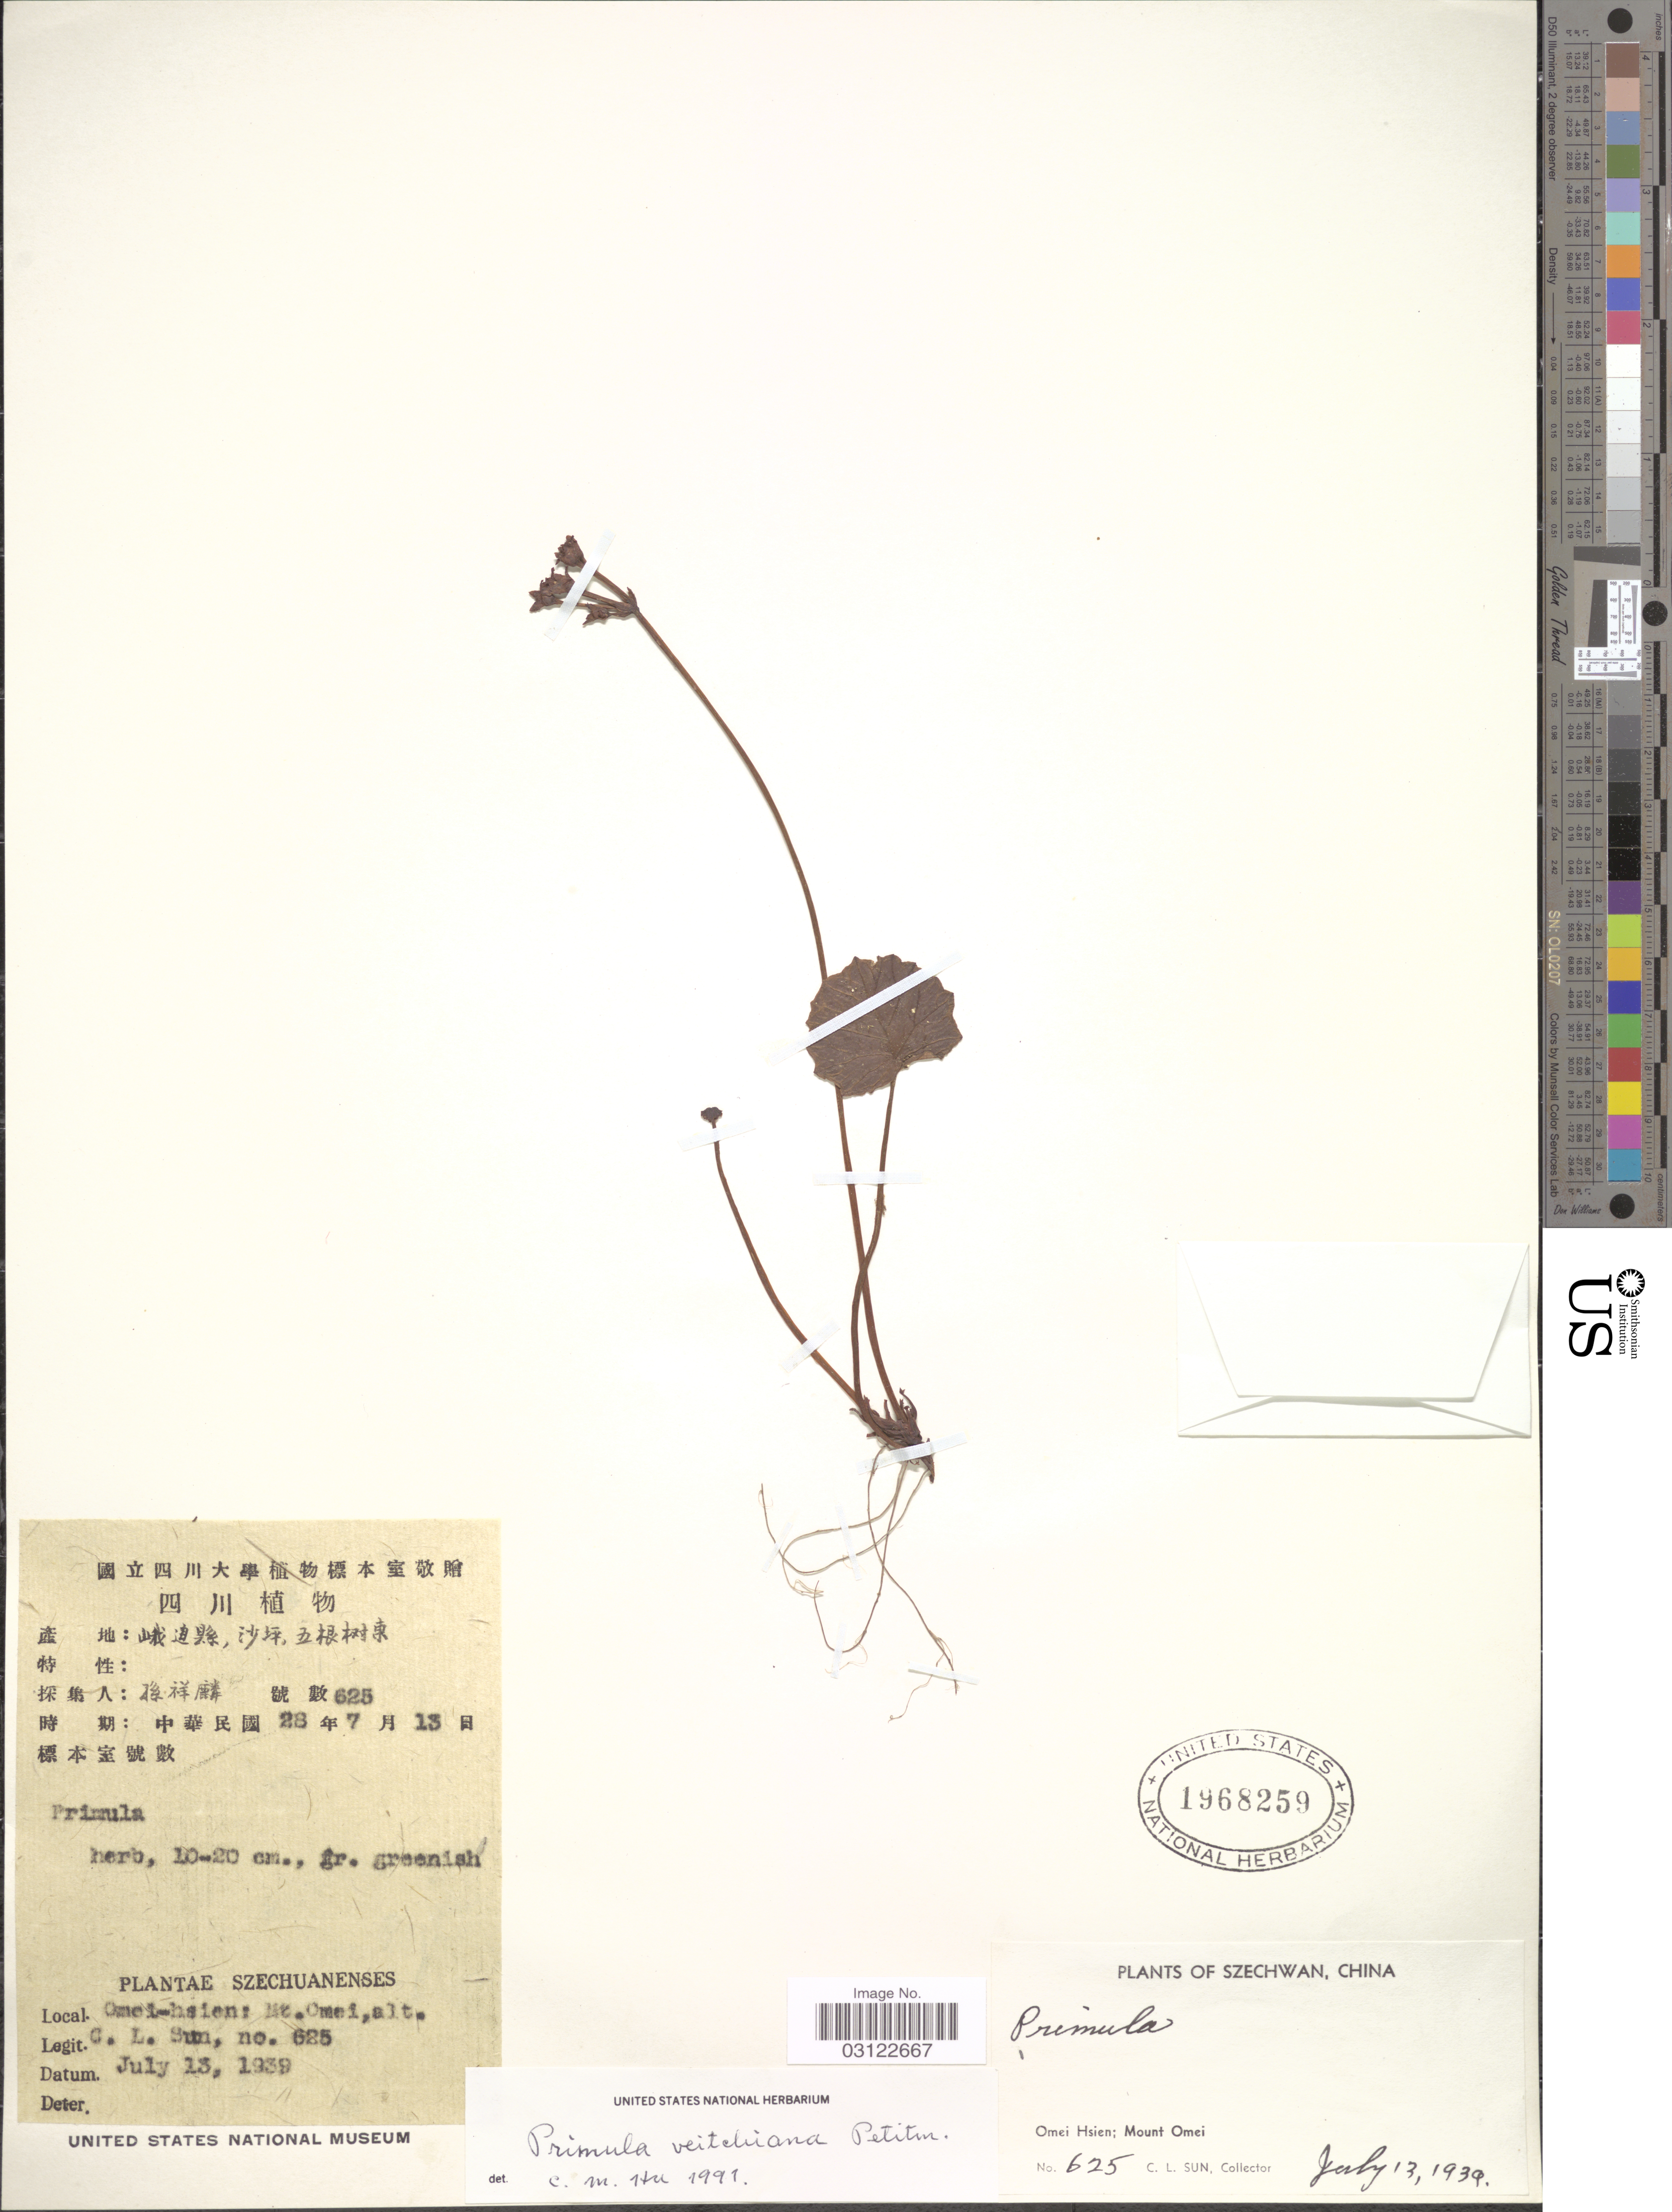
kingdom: Plantae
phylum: Tracheophyta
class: Magnoliopsida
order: Ericales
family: Primulaceae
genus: Primula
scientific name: Primula veitchiana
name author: Petitm.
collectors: C. Sun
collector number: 625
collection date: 1939-07-13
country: China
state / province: Sichuan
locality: Sechuanenses. Omei-hsien: Mount Omei.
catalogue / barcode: US 1968259